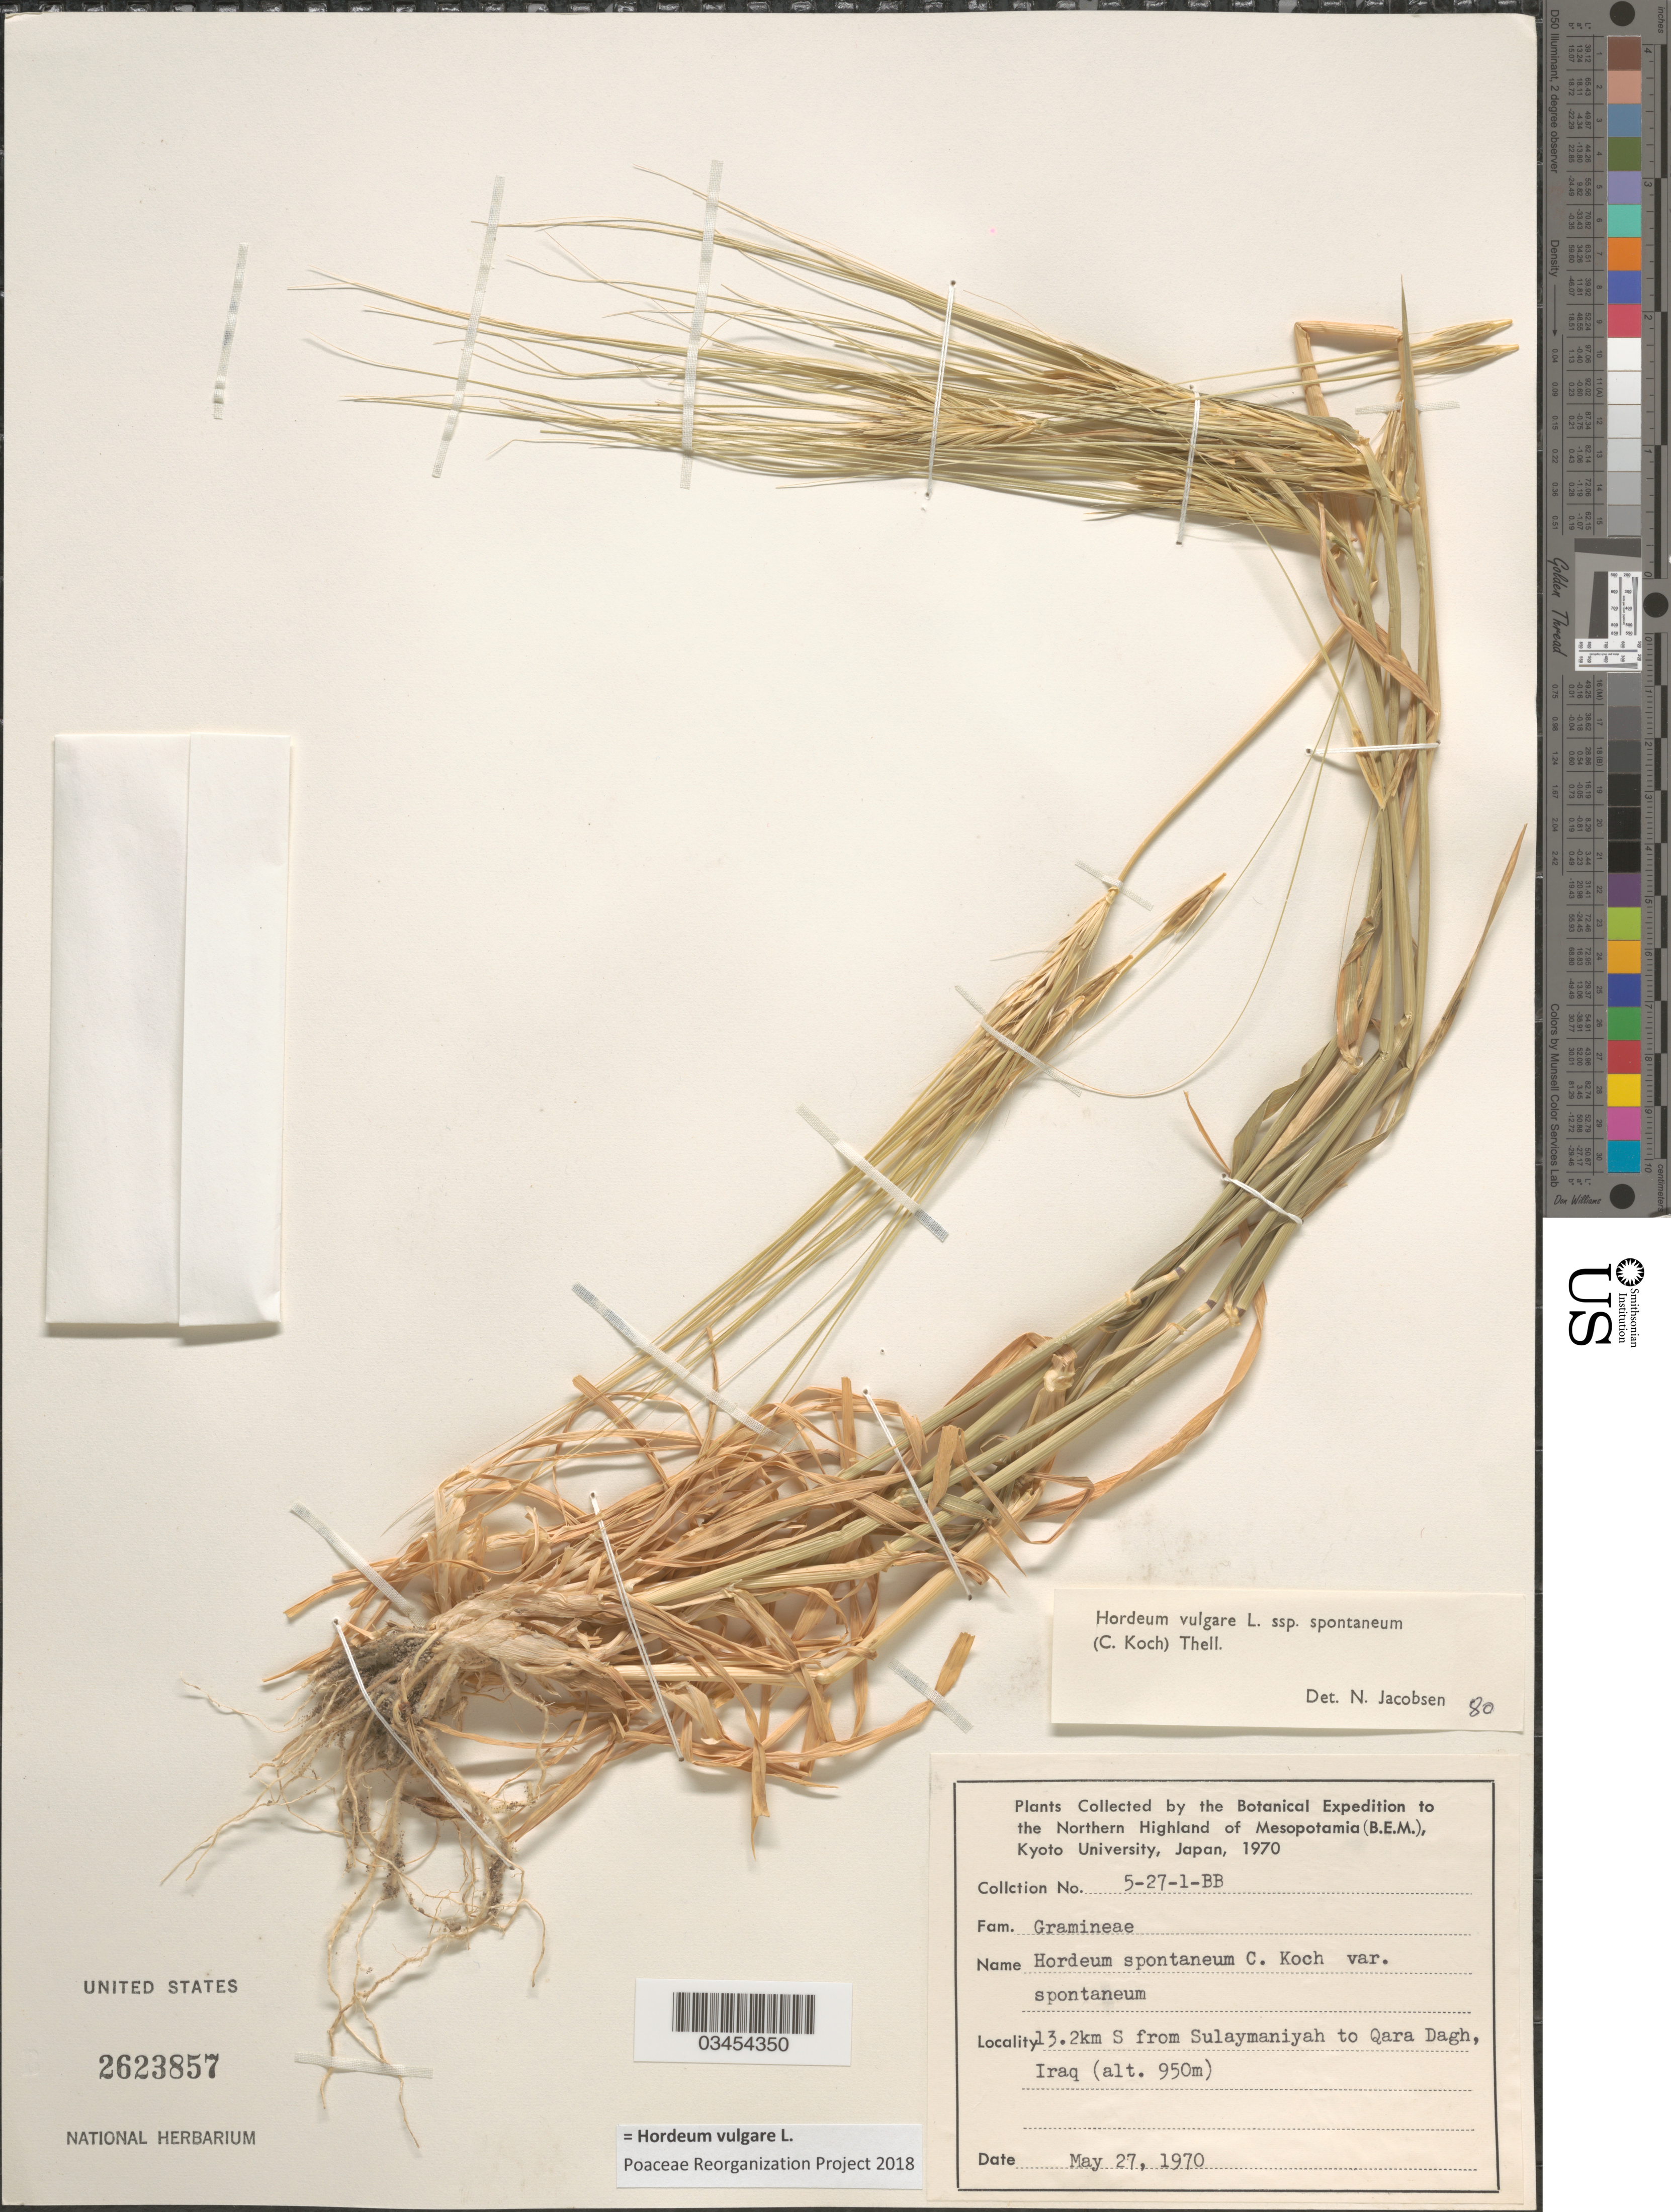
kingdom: Plantae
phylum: Tracheophyta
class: Liliopsida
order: Poales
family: Poaceae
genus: Hordeum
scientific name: Hordeum vulgare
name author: L.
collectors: Botanical Expedition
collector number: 5-27-1-BB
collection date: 1970-05-27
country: Iraq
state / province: As Sulaymānīyah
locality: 13.2km S from Sulaymaniyah to Wara Dagh. The Northern Highland of Mesopotamia (B.E.M.).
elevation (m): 950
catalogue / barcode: US 2623857